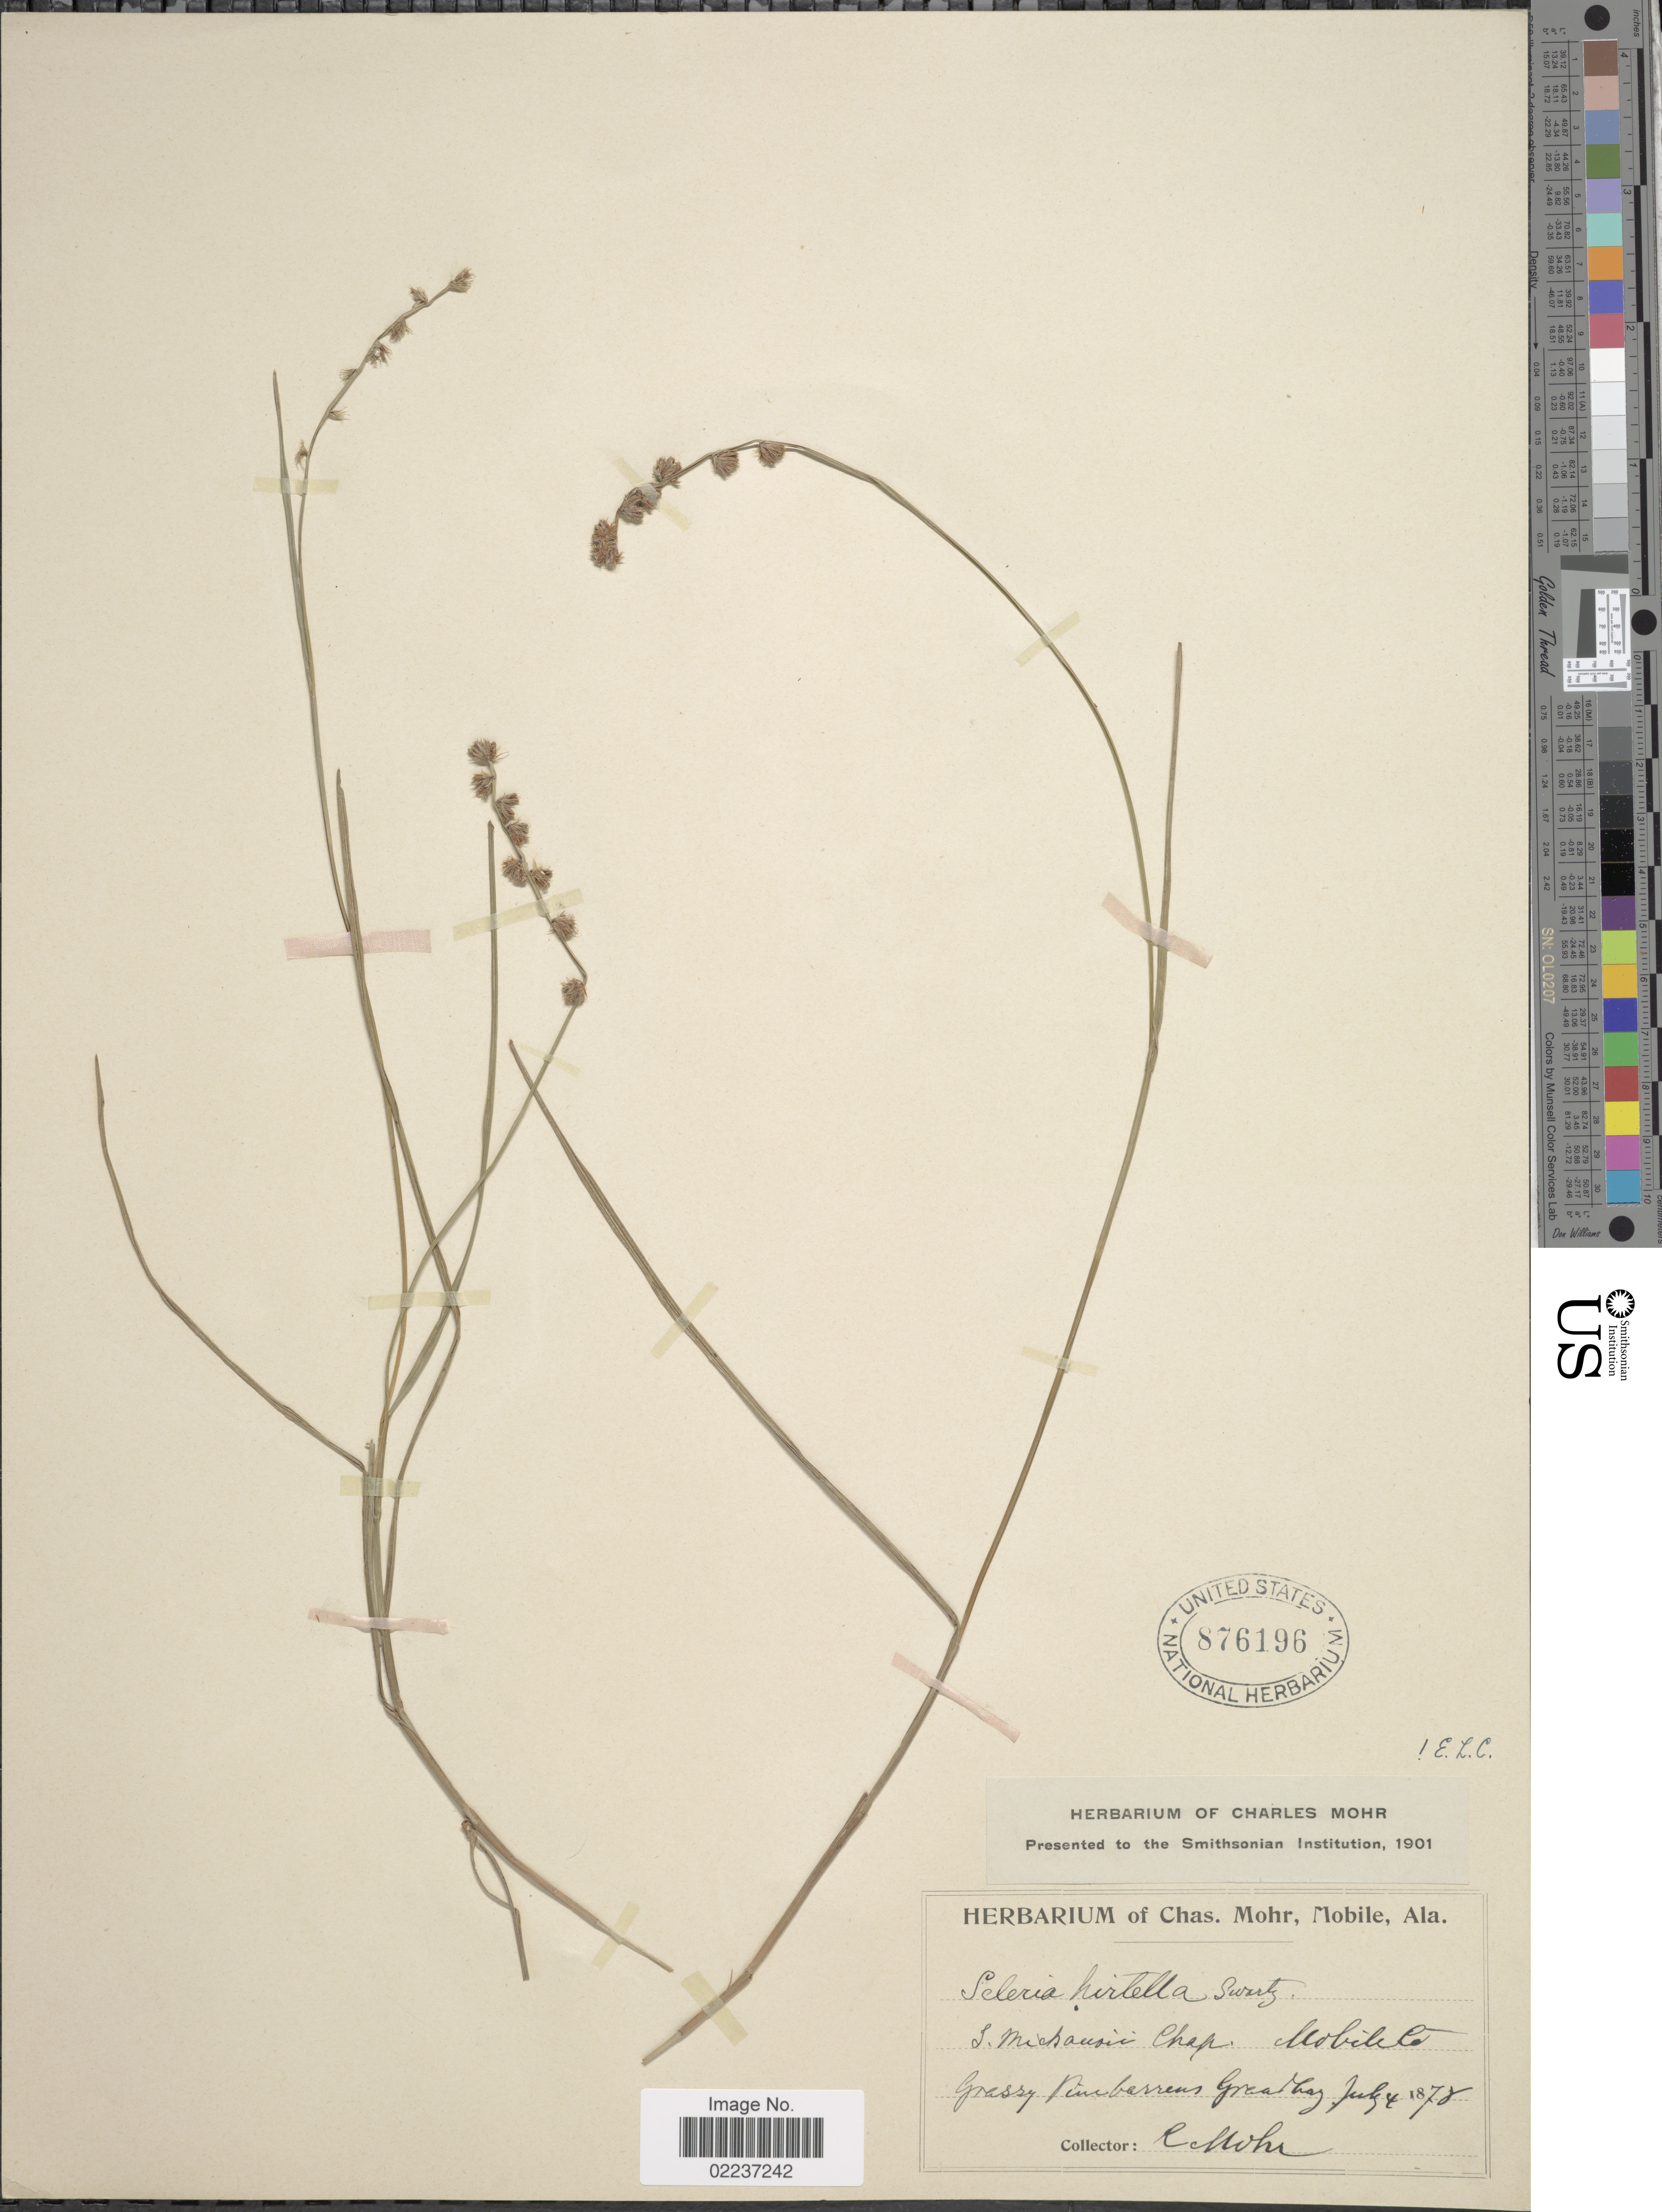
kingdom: Plantae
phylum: Tracheophyta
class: Liliopsida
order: Poales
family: Cyperaceae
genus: Scleria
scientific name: Scleria hirtella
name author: Sw.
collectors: C. T. Mohr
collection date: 1878-07-04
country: United States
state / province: Alabama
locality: Mobile Co.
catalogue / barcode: US 876196